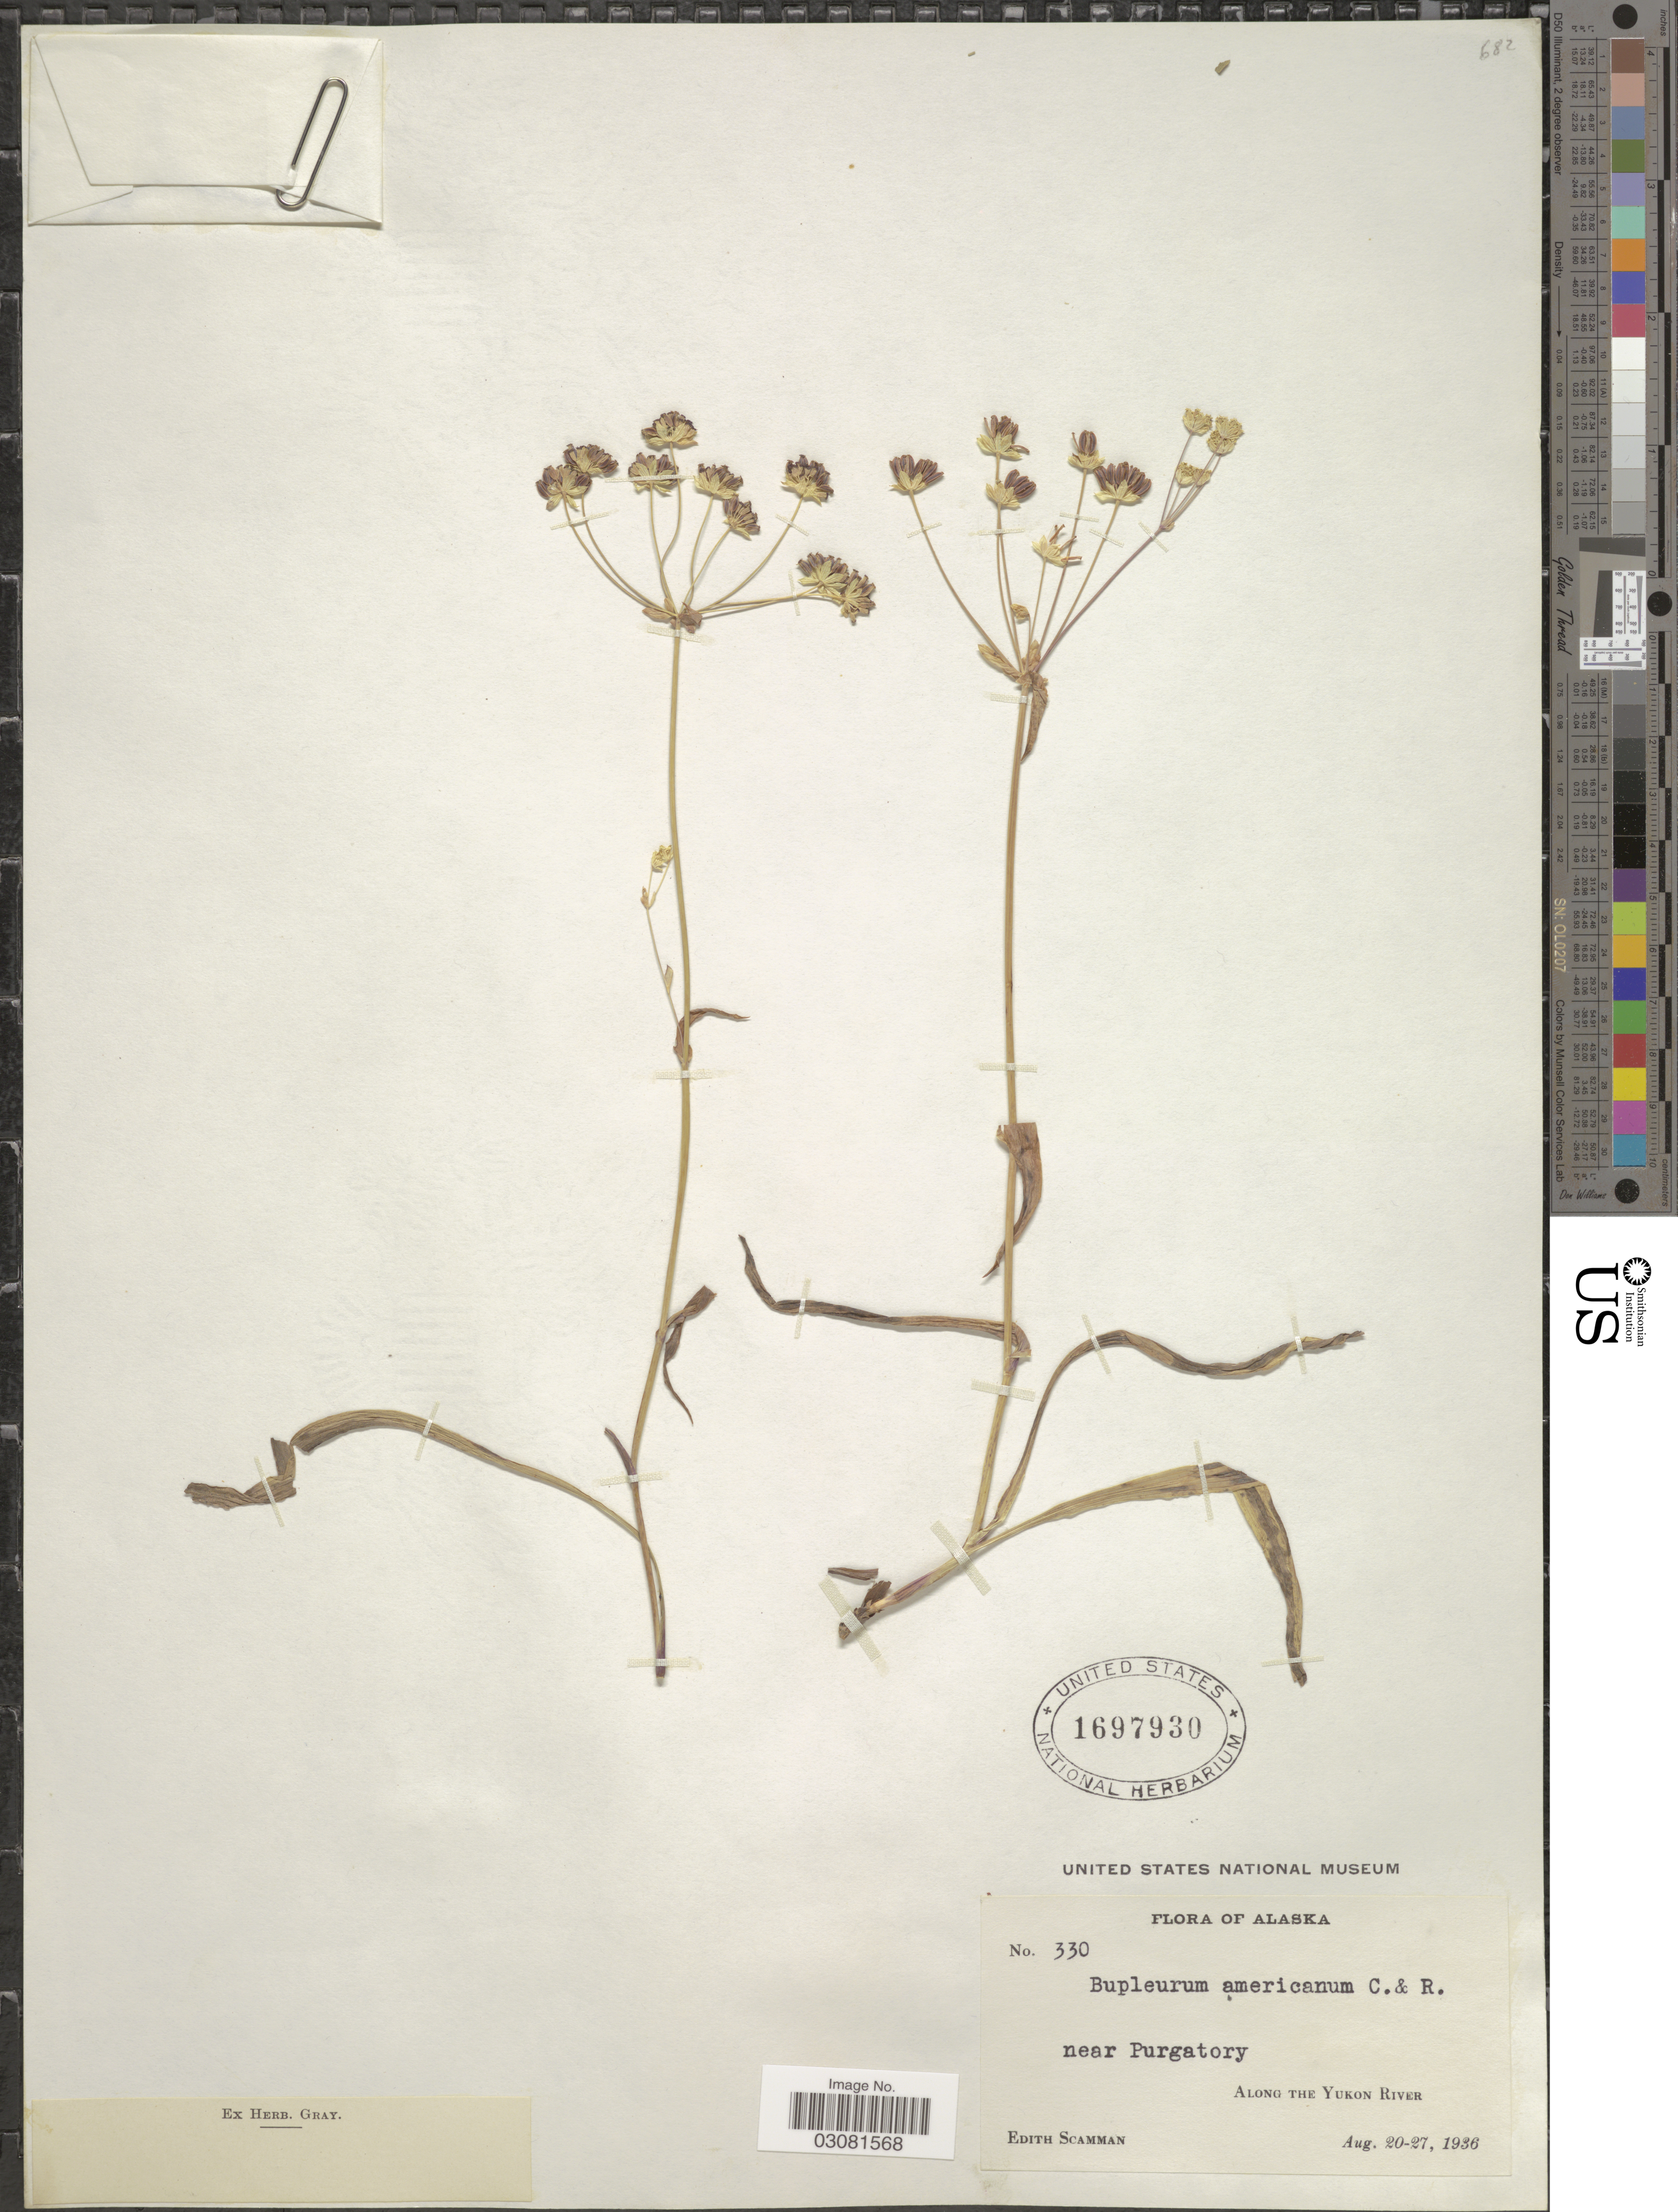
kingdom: Plantae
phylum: Tracheophyta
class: Magnoliopsida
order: Apiales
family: Apiaceae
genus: Bupleurum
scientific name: Bupleurum americanum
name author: J.M. Coult. & Rose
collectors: E. Scamman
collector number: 330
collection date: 1936-08-20/1936-08-27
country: United States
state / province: Alaska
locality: Near Purgatory, Along the Yukon River.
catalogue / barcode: US 1697930